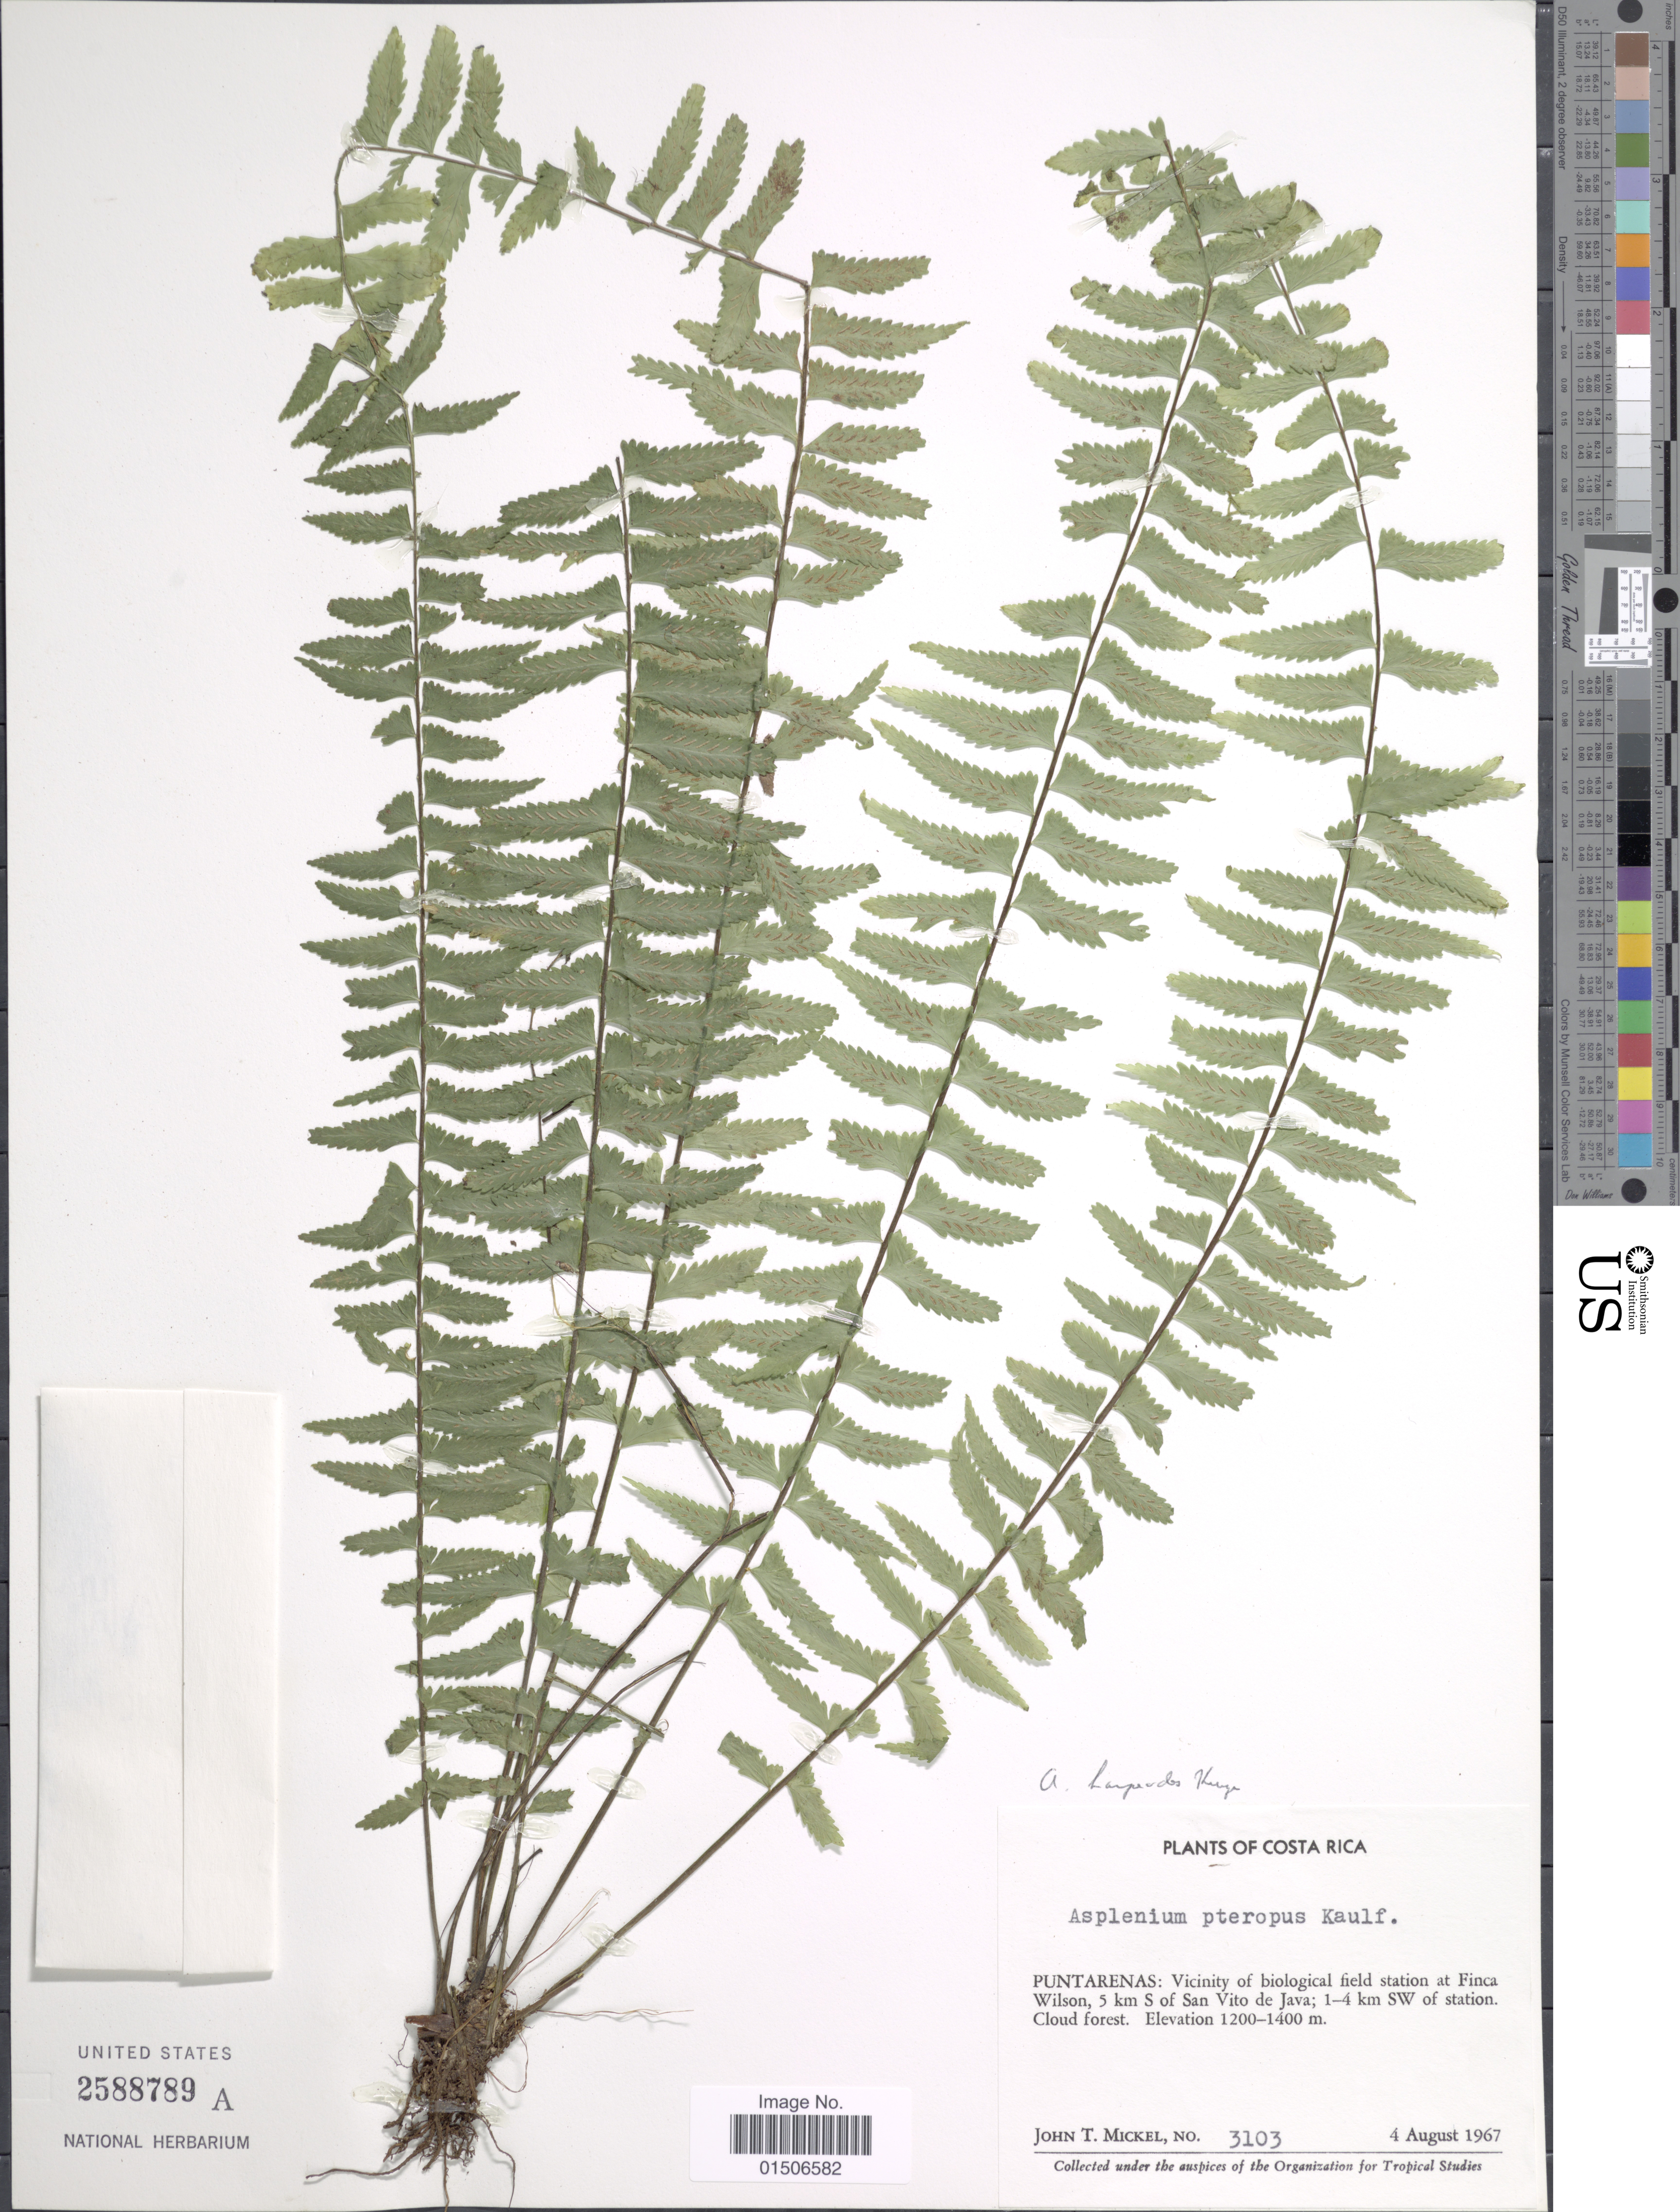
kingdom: Plantae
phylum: Tracheophyta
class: Polypodiopsida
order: Polypodiales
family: Aspleniaceae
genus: Asplenium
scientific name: Asplenium harpeodes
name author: Kunze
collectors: J. T. Mickel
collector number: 3103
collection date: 1967-08-04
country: Costa Rica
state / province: Puntarenas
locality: Vicinity of biological field station at Finca Wilson, 5 km S of San Vito de Java; 1-4 km SW of station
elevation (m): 1200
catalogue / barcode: US 2588789A